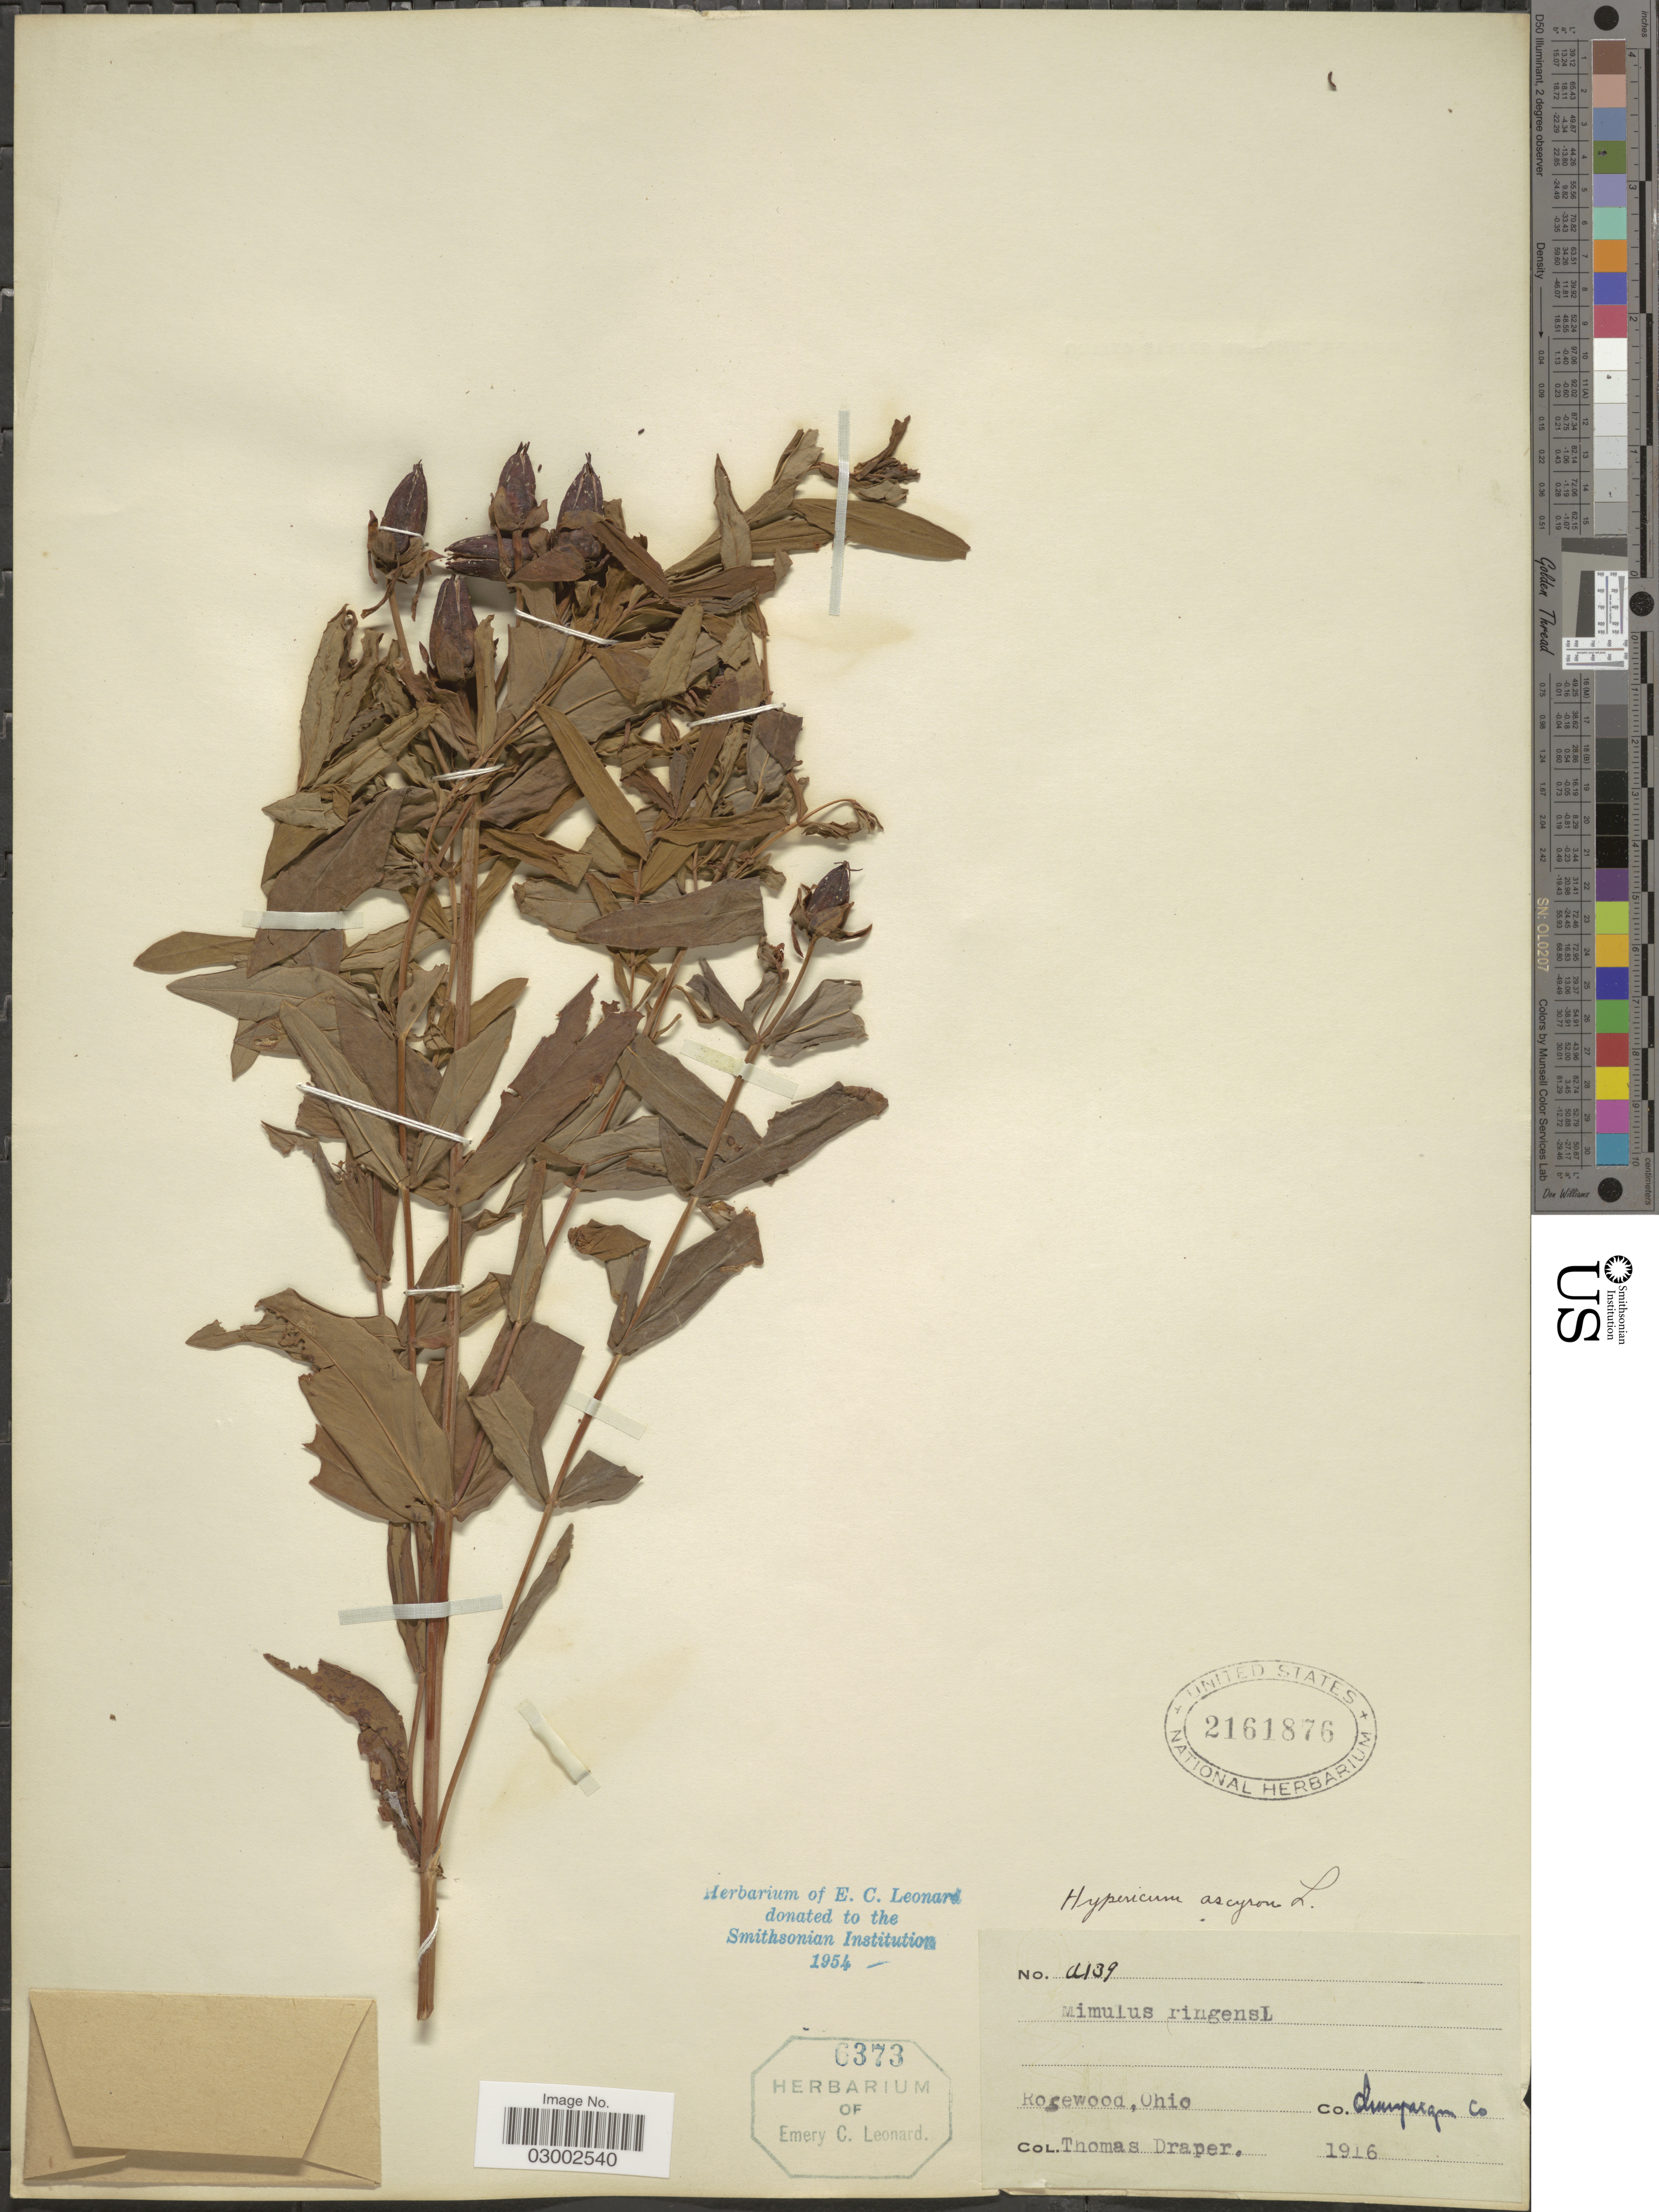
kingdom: Plantae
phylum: Tracheophyta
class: Magnoliopsida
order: Malpighiales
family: Hypericaceae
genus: Hypericum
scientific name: Hypericum ascyron subsp. pyramidatum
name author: (Aiton) N. Robson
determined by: Strong, Mark T., (BOT), Smithsonian Institution - National Museum of Natural History (UNITED STATES)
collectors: T. Draper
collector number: a139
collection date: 1916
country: United States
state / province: Ohio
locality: Rosewood.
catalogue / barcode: US 2161876